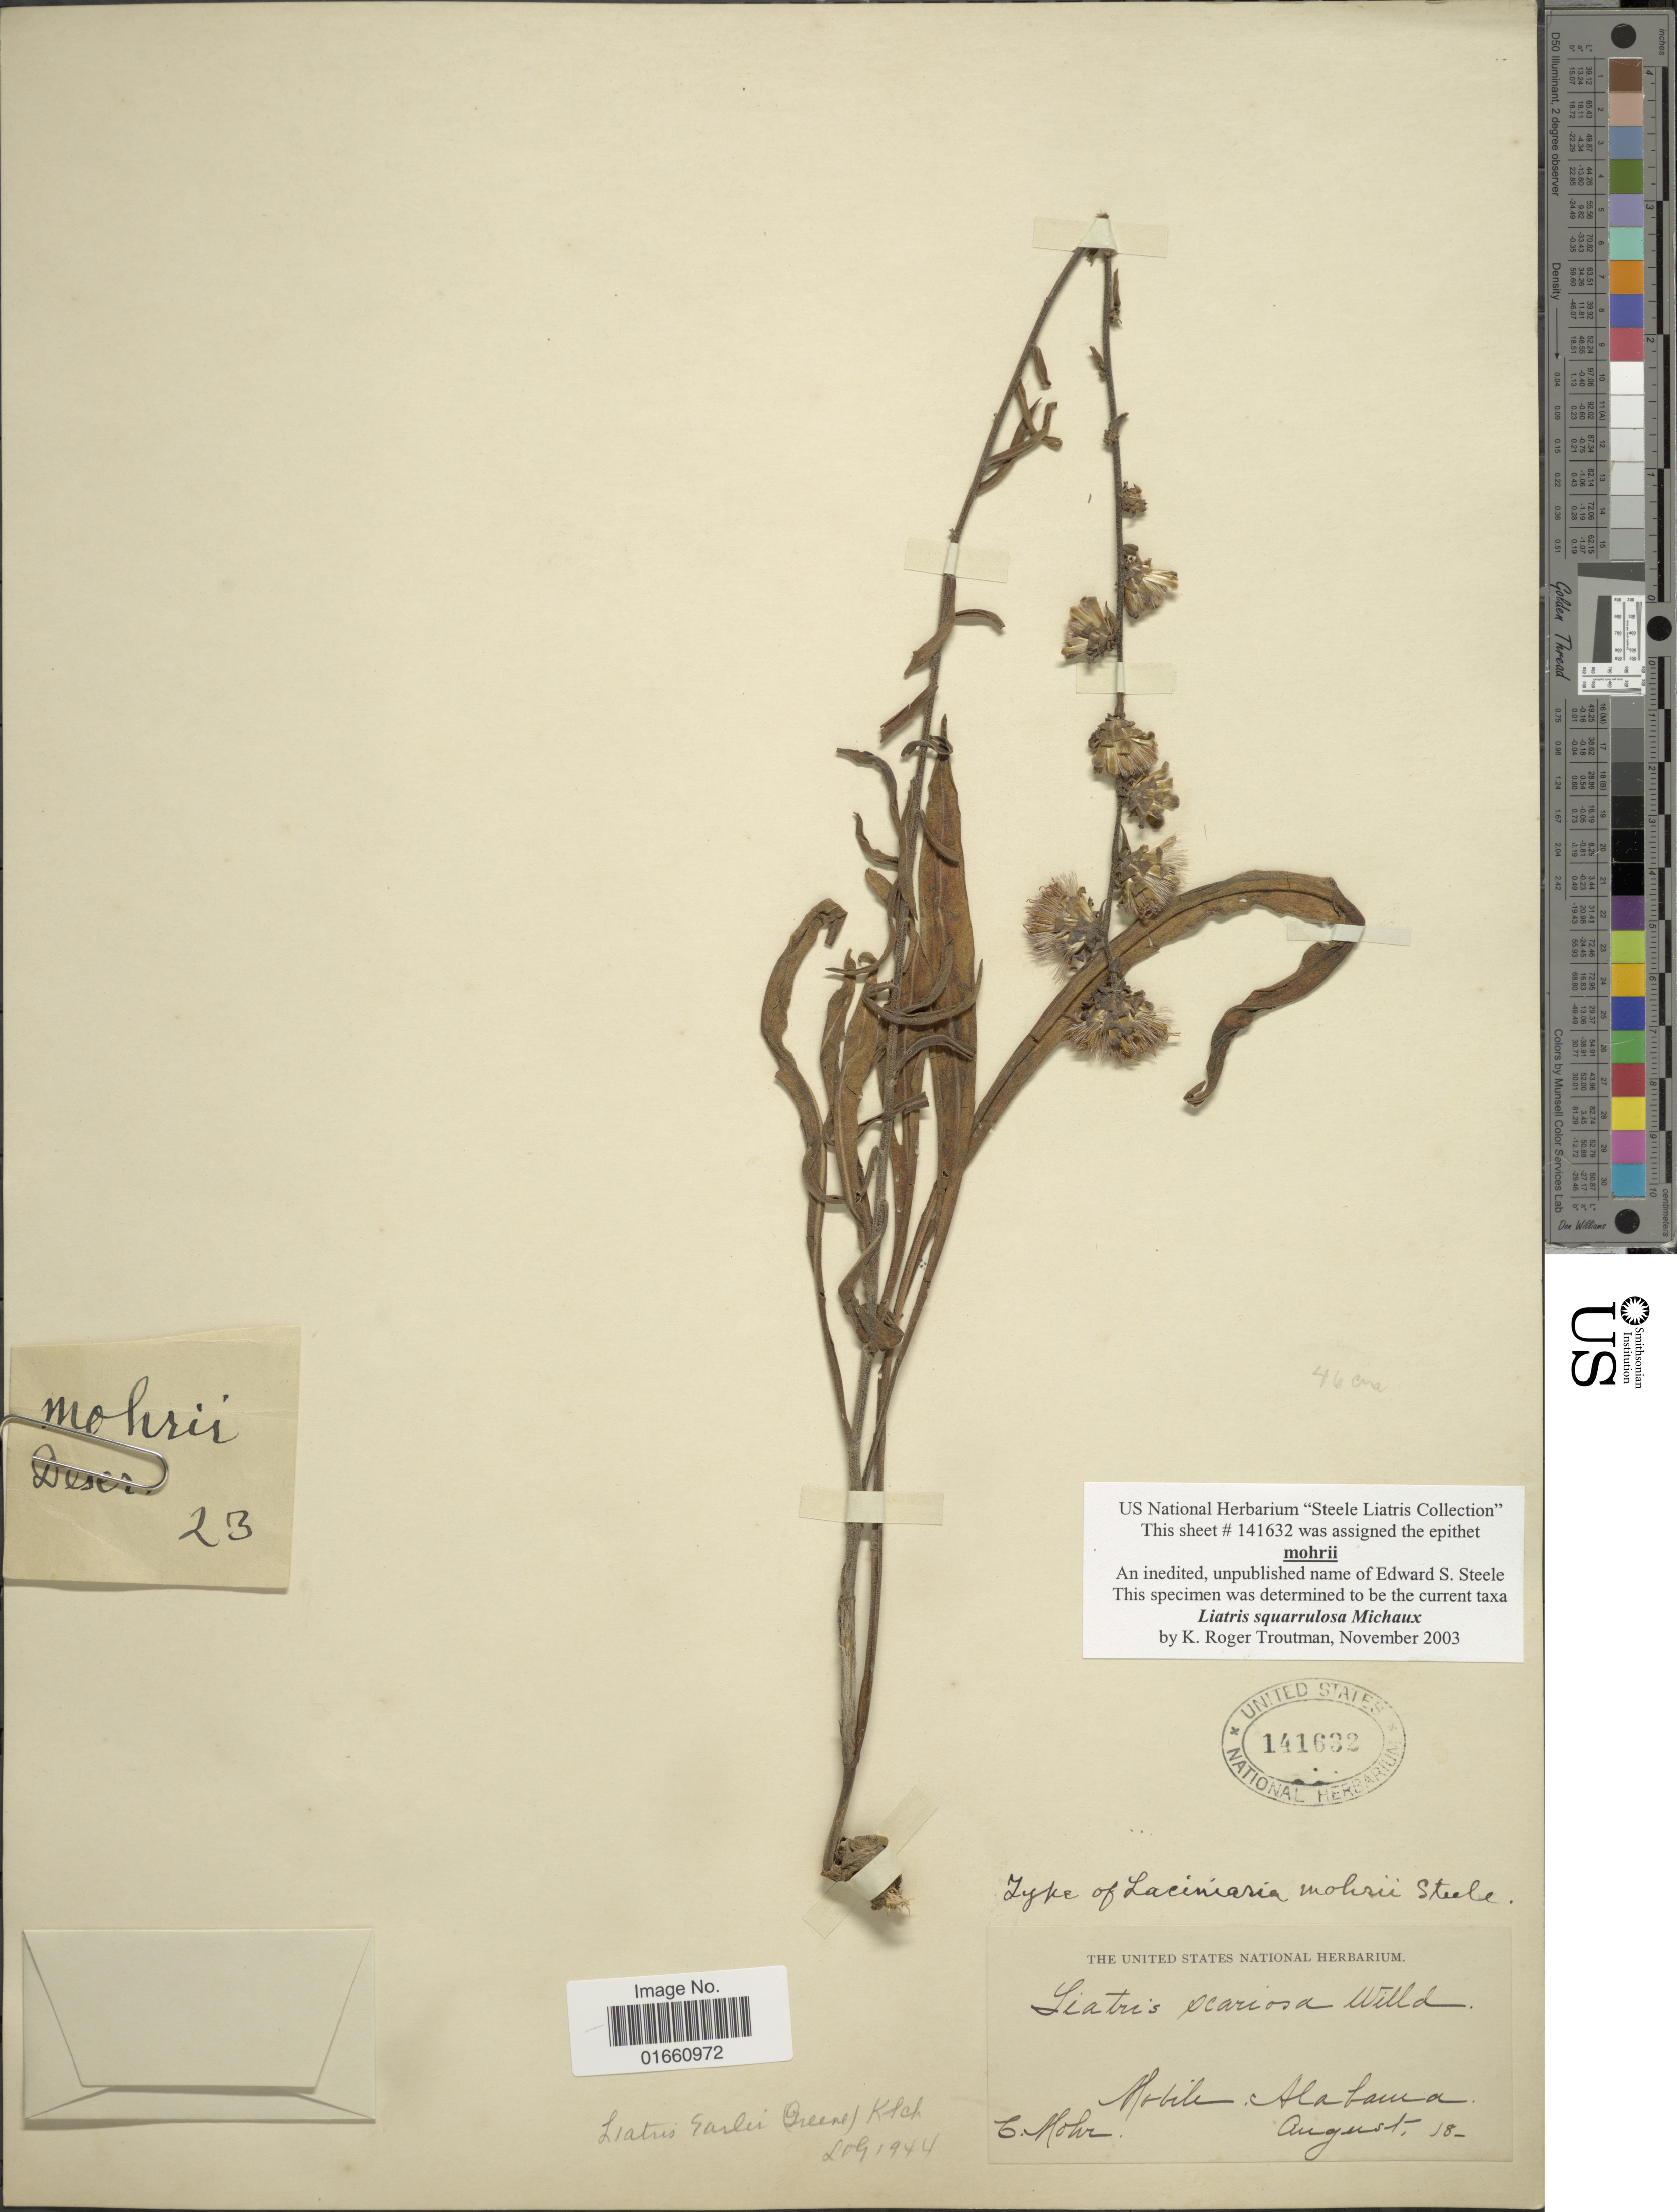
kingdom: Plantae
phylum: Tracheophyta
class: Magnoliopsida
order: Asterales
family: Asteraceae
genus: Liatris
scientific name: Liatris squarrulosa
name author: Michx.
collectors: C. T. Mohr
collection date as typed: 18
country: United States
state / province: Alabama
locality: Mobile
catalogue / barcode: US 141632